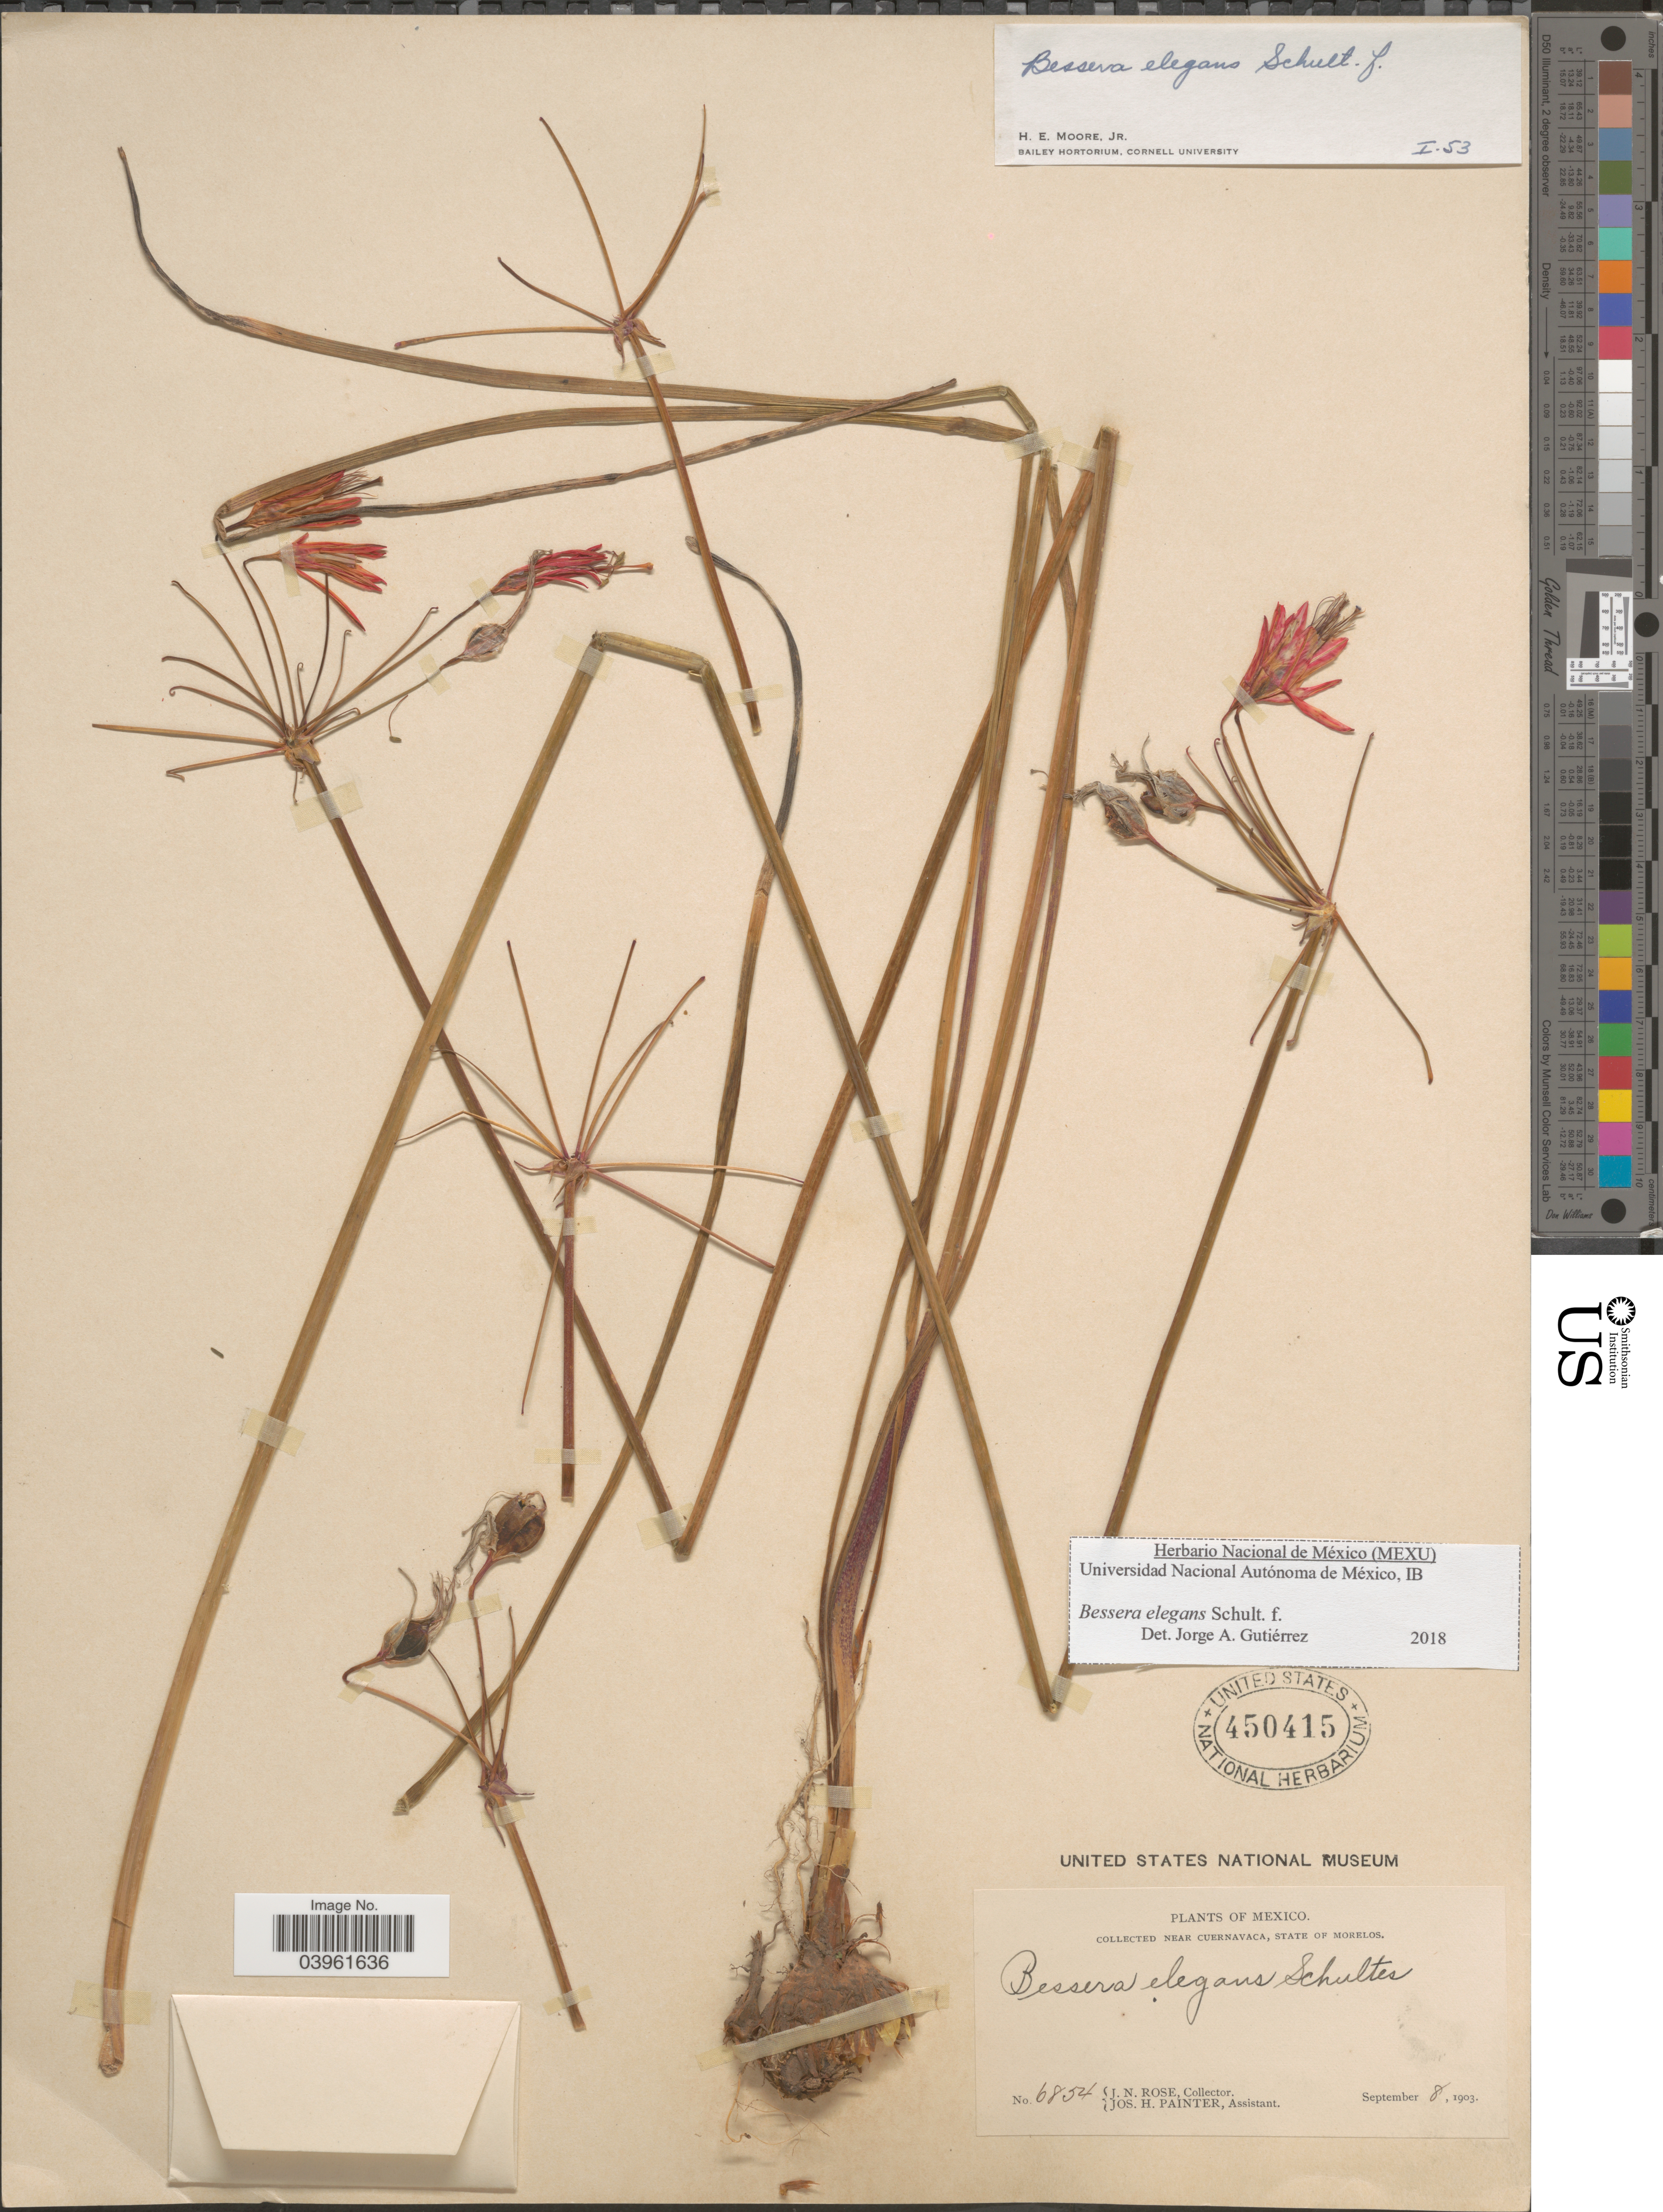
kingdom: Plantae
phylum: Tracheophyta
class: Liliopsida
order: Asparagales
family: Asparagaceae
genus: Bessera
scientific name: Bessera elegans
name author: Schult. f.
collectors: J. N. Rose & J. H. Painter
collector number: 6854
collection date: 1903-09-08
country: Mexico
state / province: Morelos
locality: Near Cuernavaca.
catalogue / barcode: US 450415